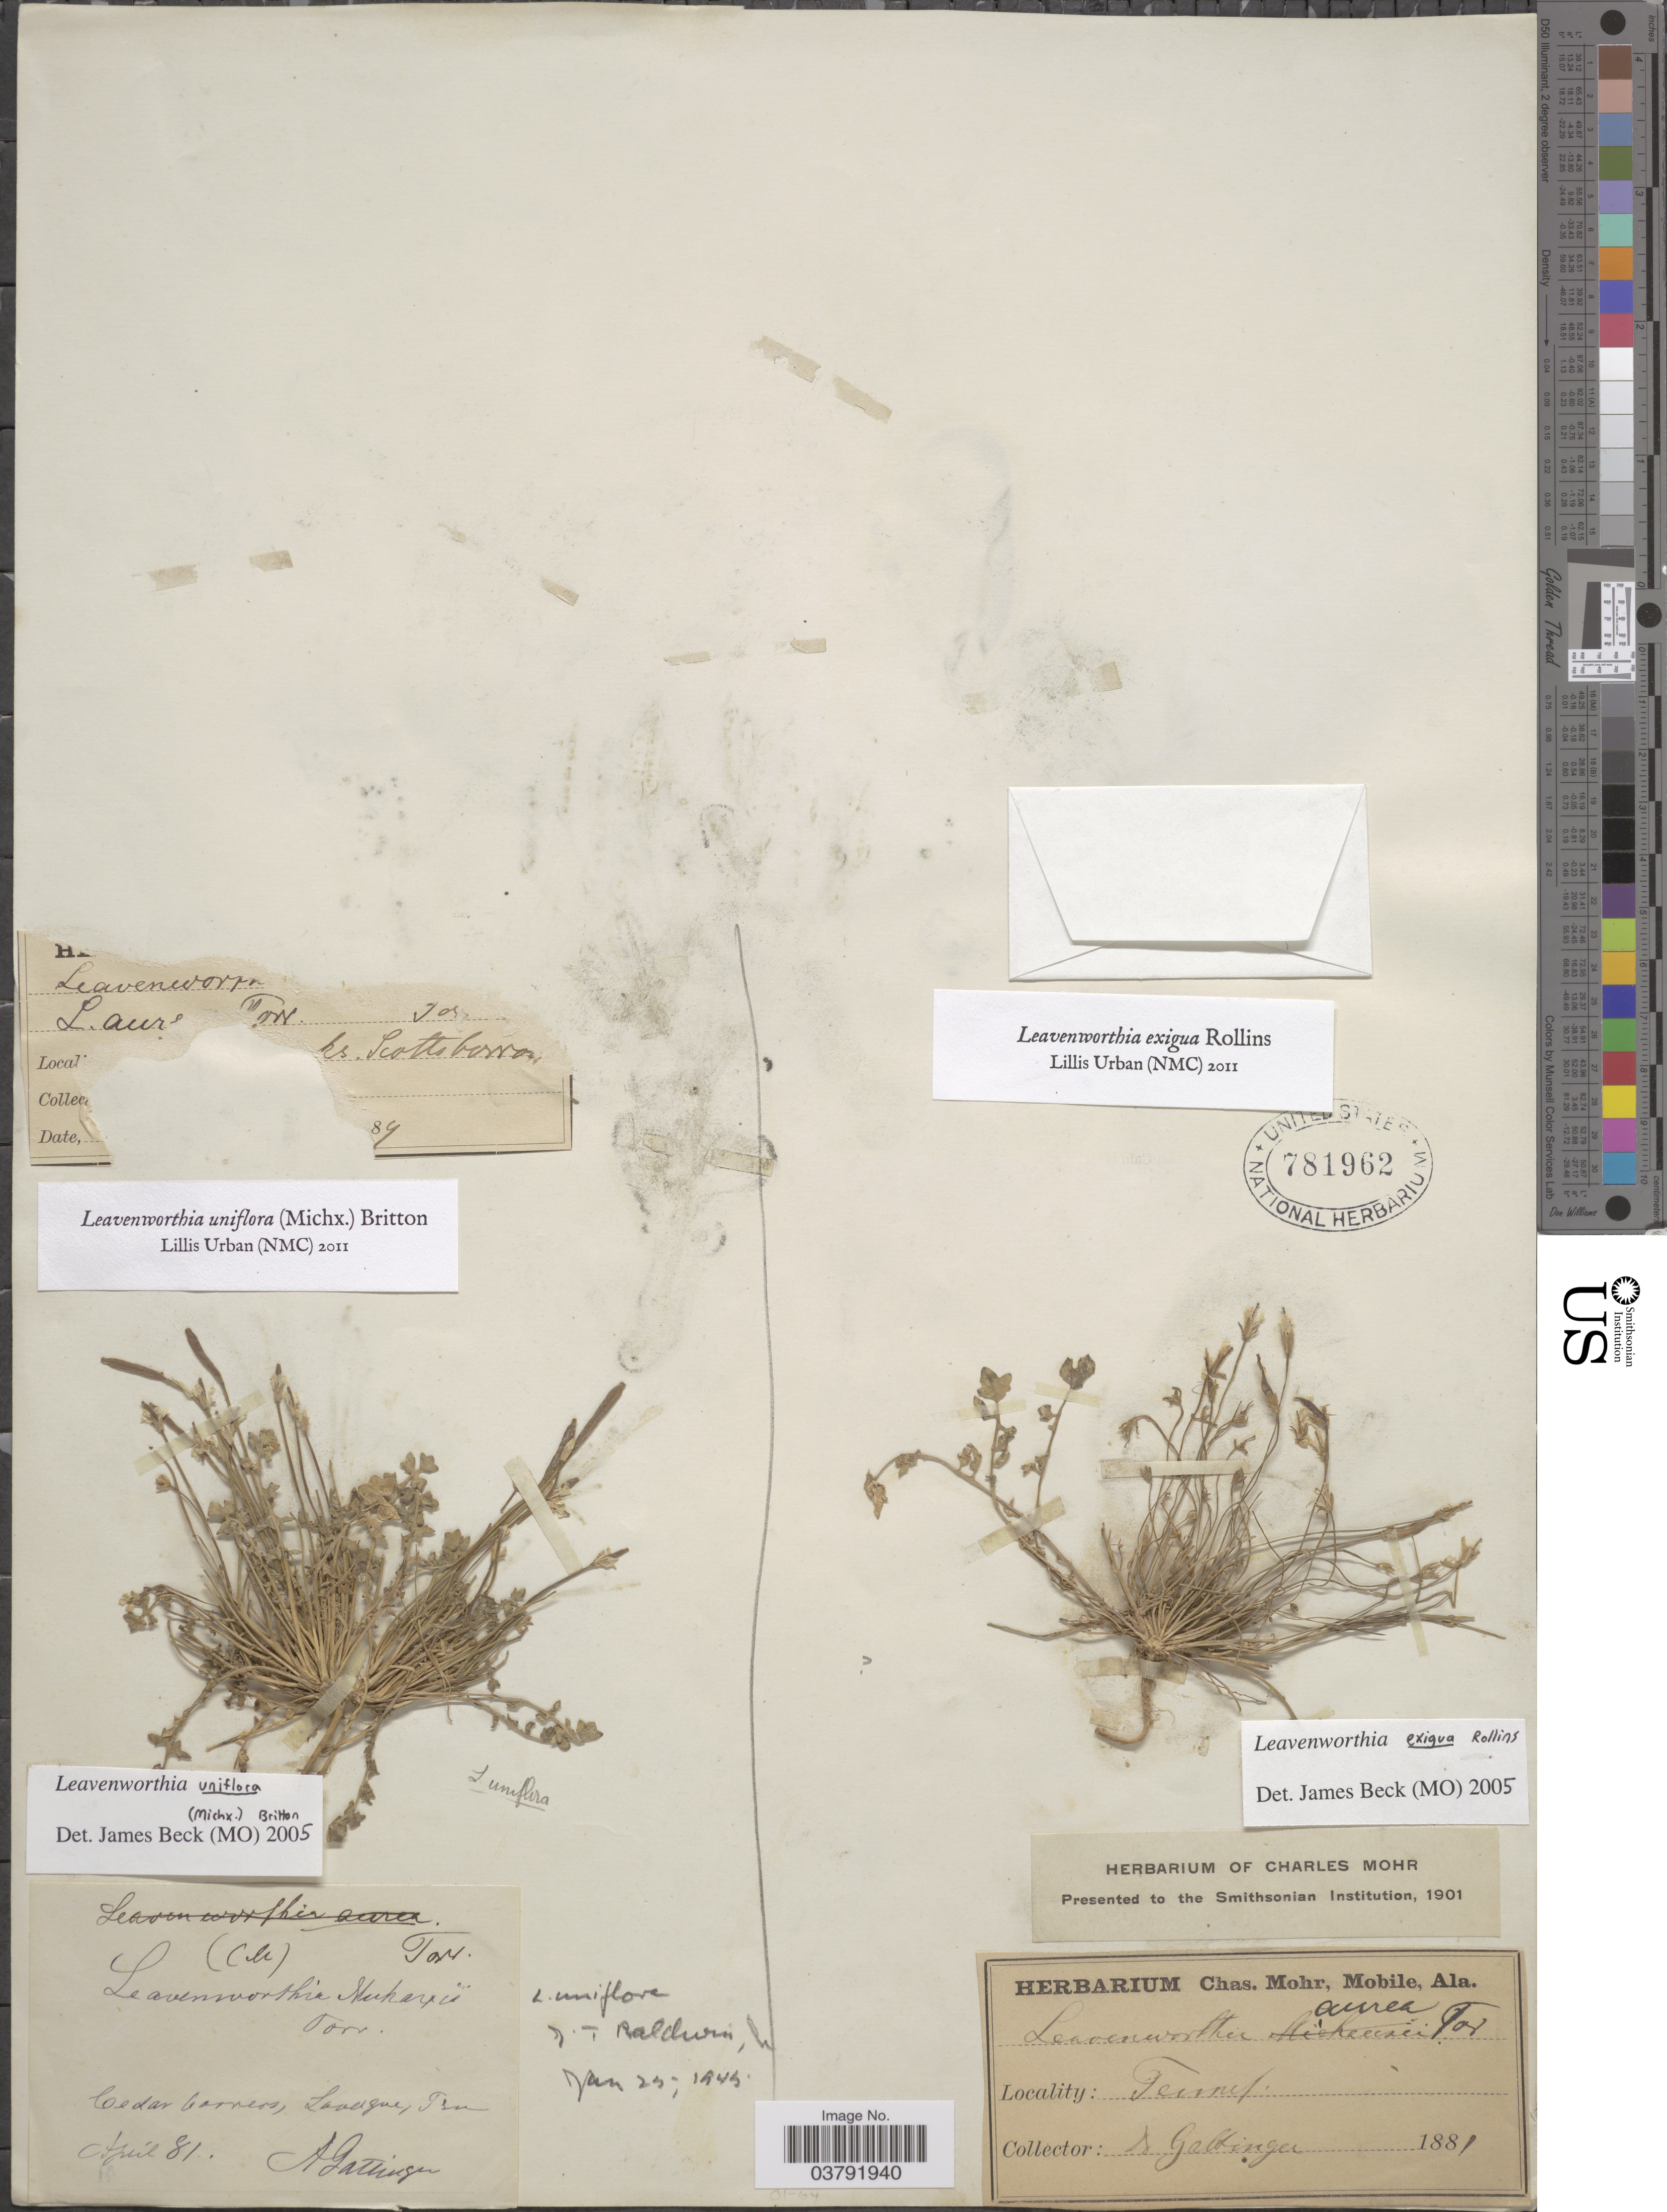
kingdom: Plantae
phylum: Tracheophyta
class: Magnoliopsida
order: Brassicales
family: Brassicaceae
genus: Leavenworthia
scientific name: Leavenworthia exigua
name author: Rollins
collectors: A. Gattinger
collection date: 1881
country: United States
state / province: Tennessee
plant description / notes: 2 elements & 2 labels on sheet; a third label has been partially removed, apparently along with specimen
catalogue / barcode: US 781962-2